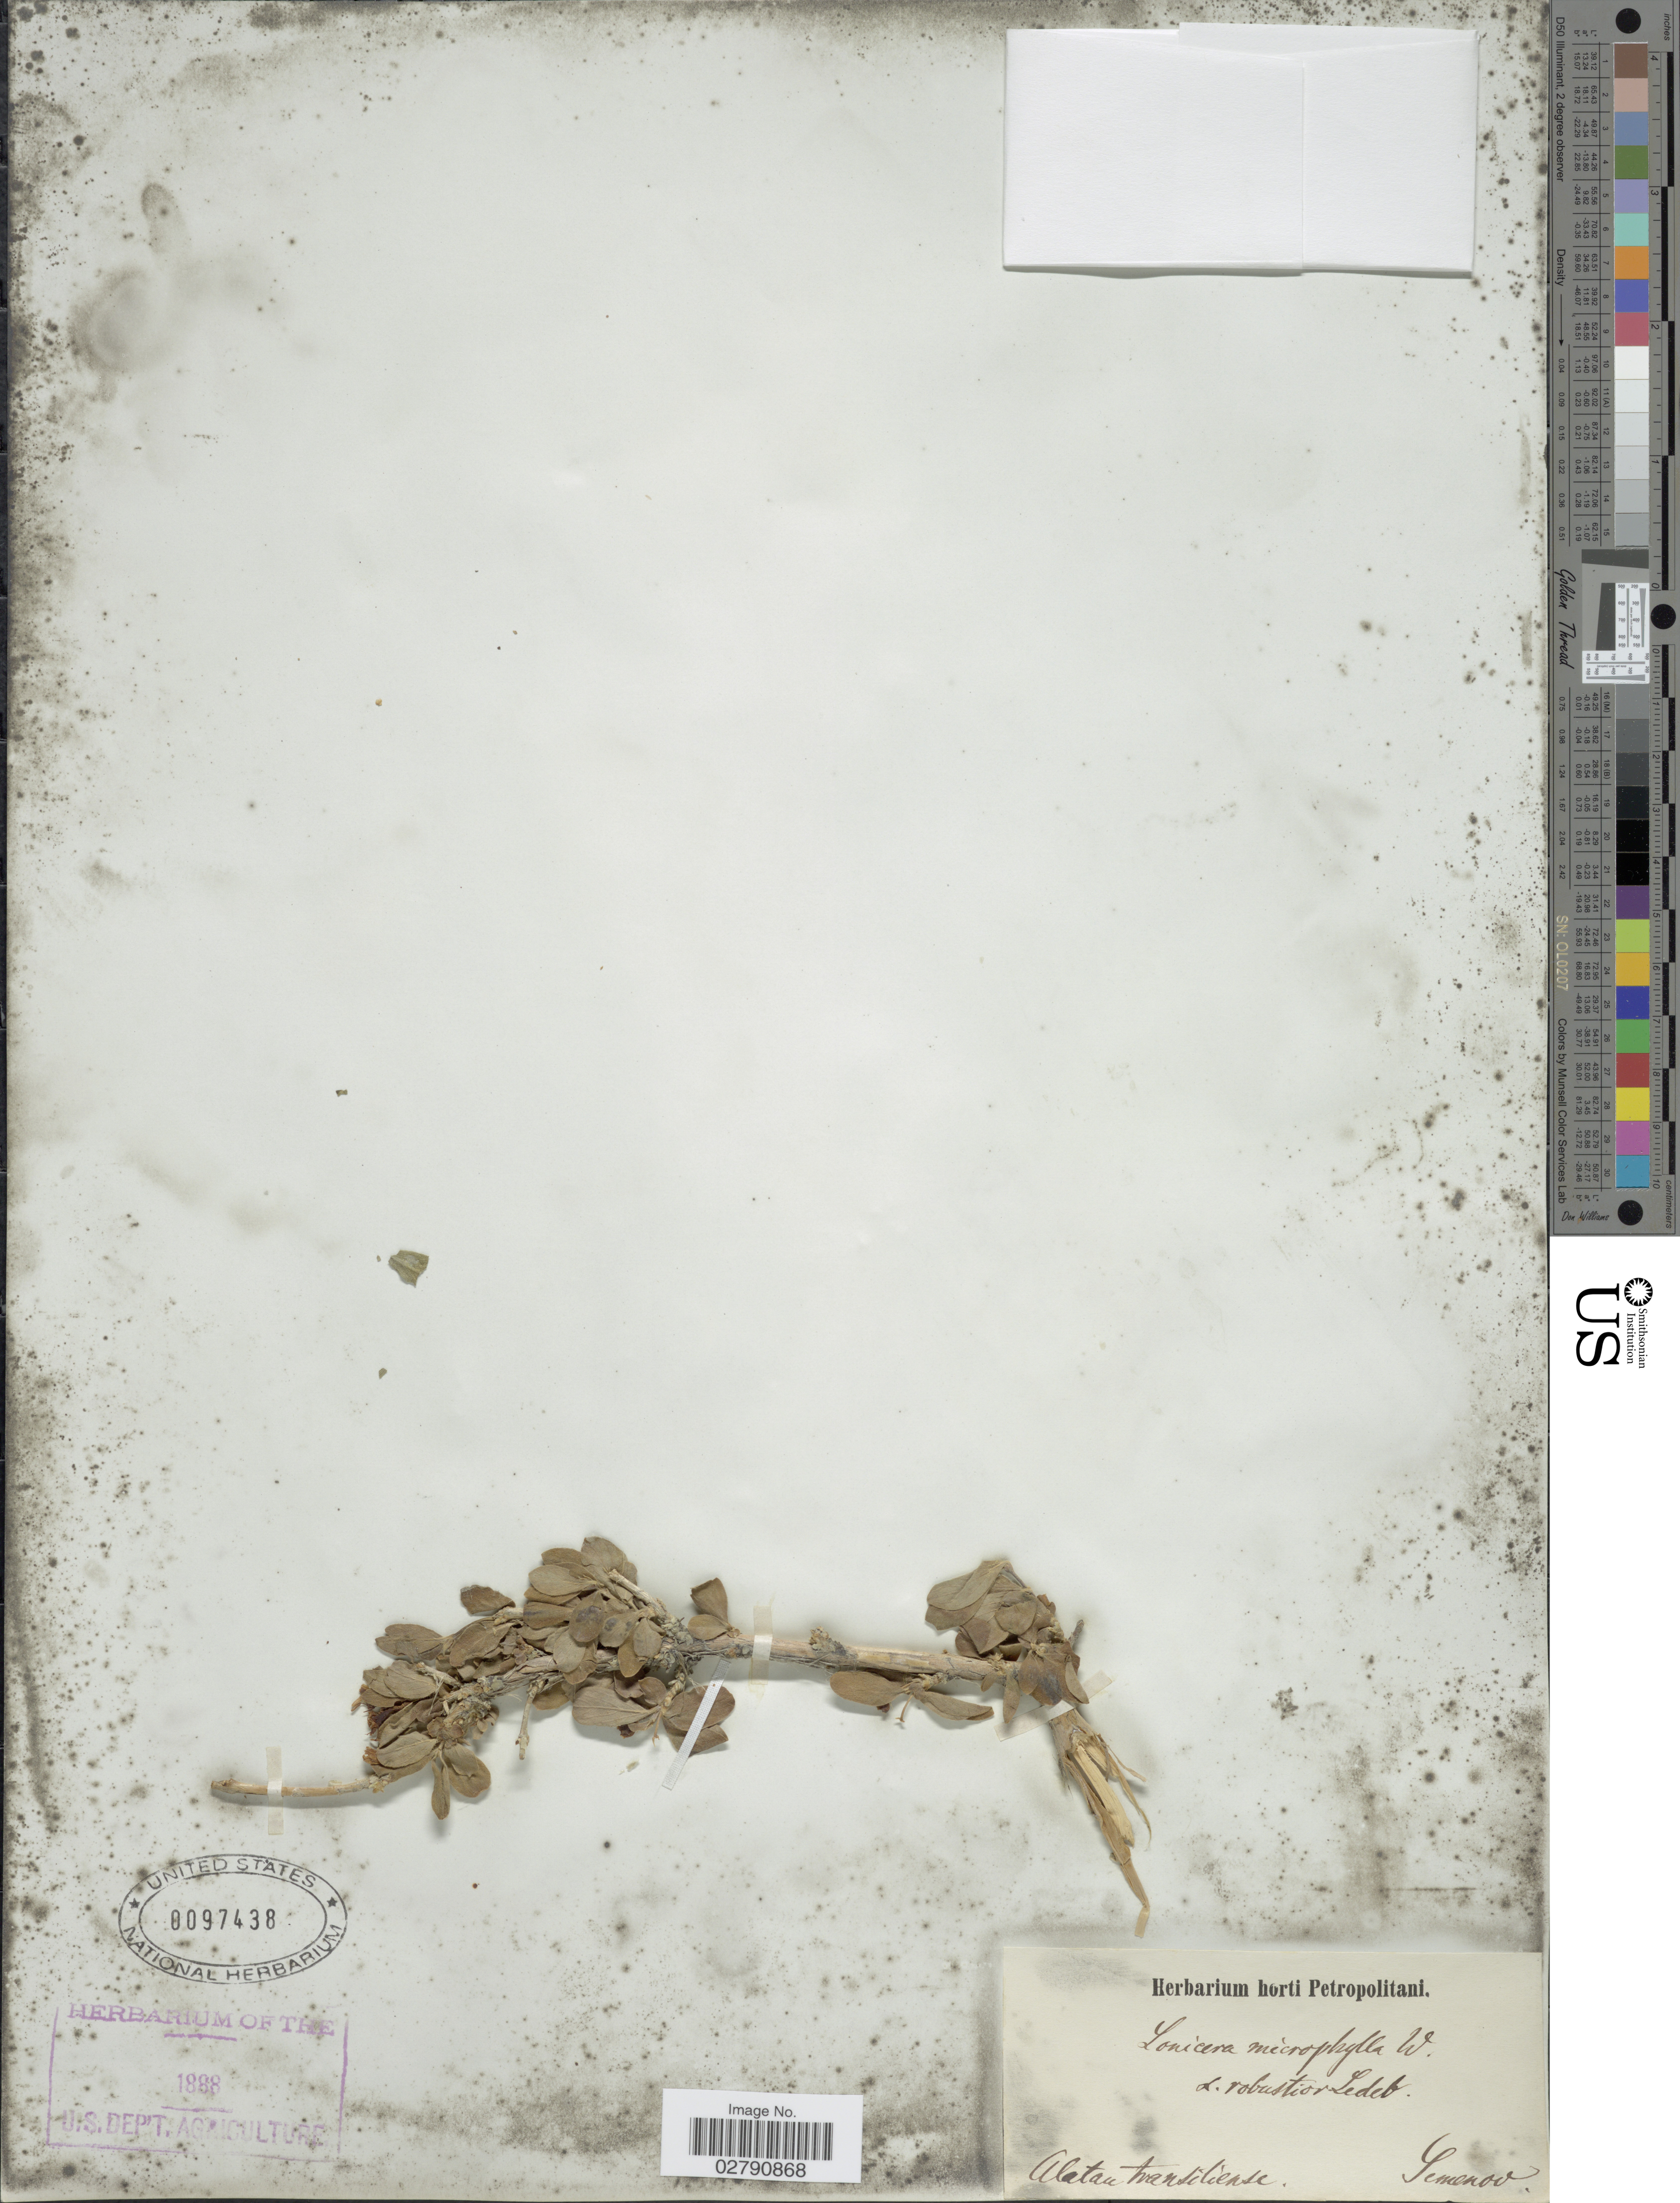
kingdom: Plantae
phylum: Tracheophyta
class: Magnoliopsida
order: Dipsacales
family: Caprifoliaceae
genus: Lonicera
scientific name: Lonicera microphylla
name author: Willd. ex Schult.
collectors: -- Semenov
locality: Alatau transiliense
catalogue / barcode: US 97438